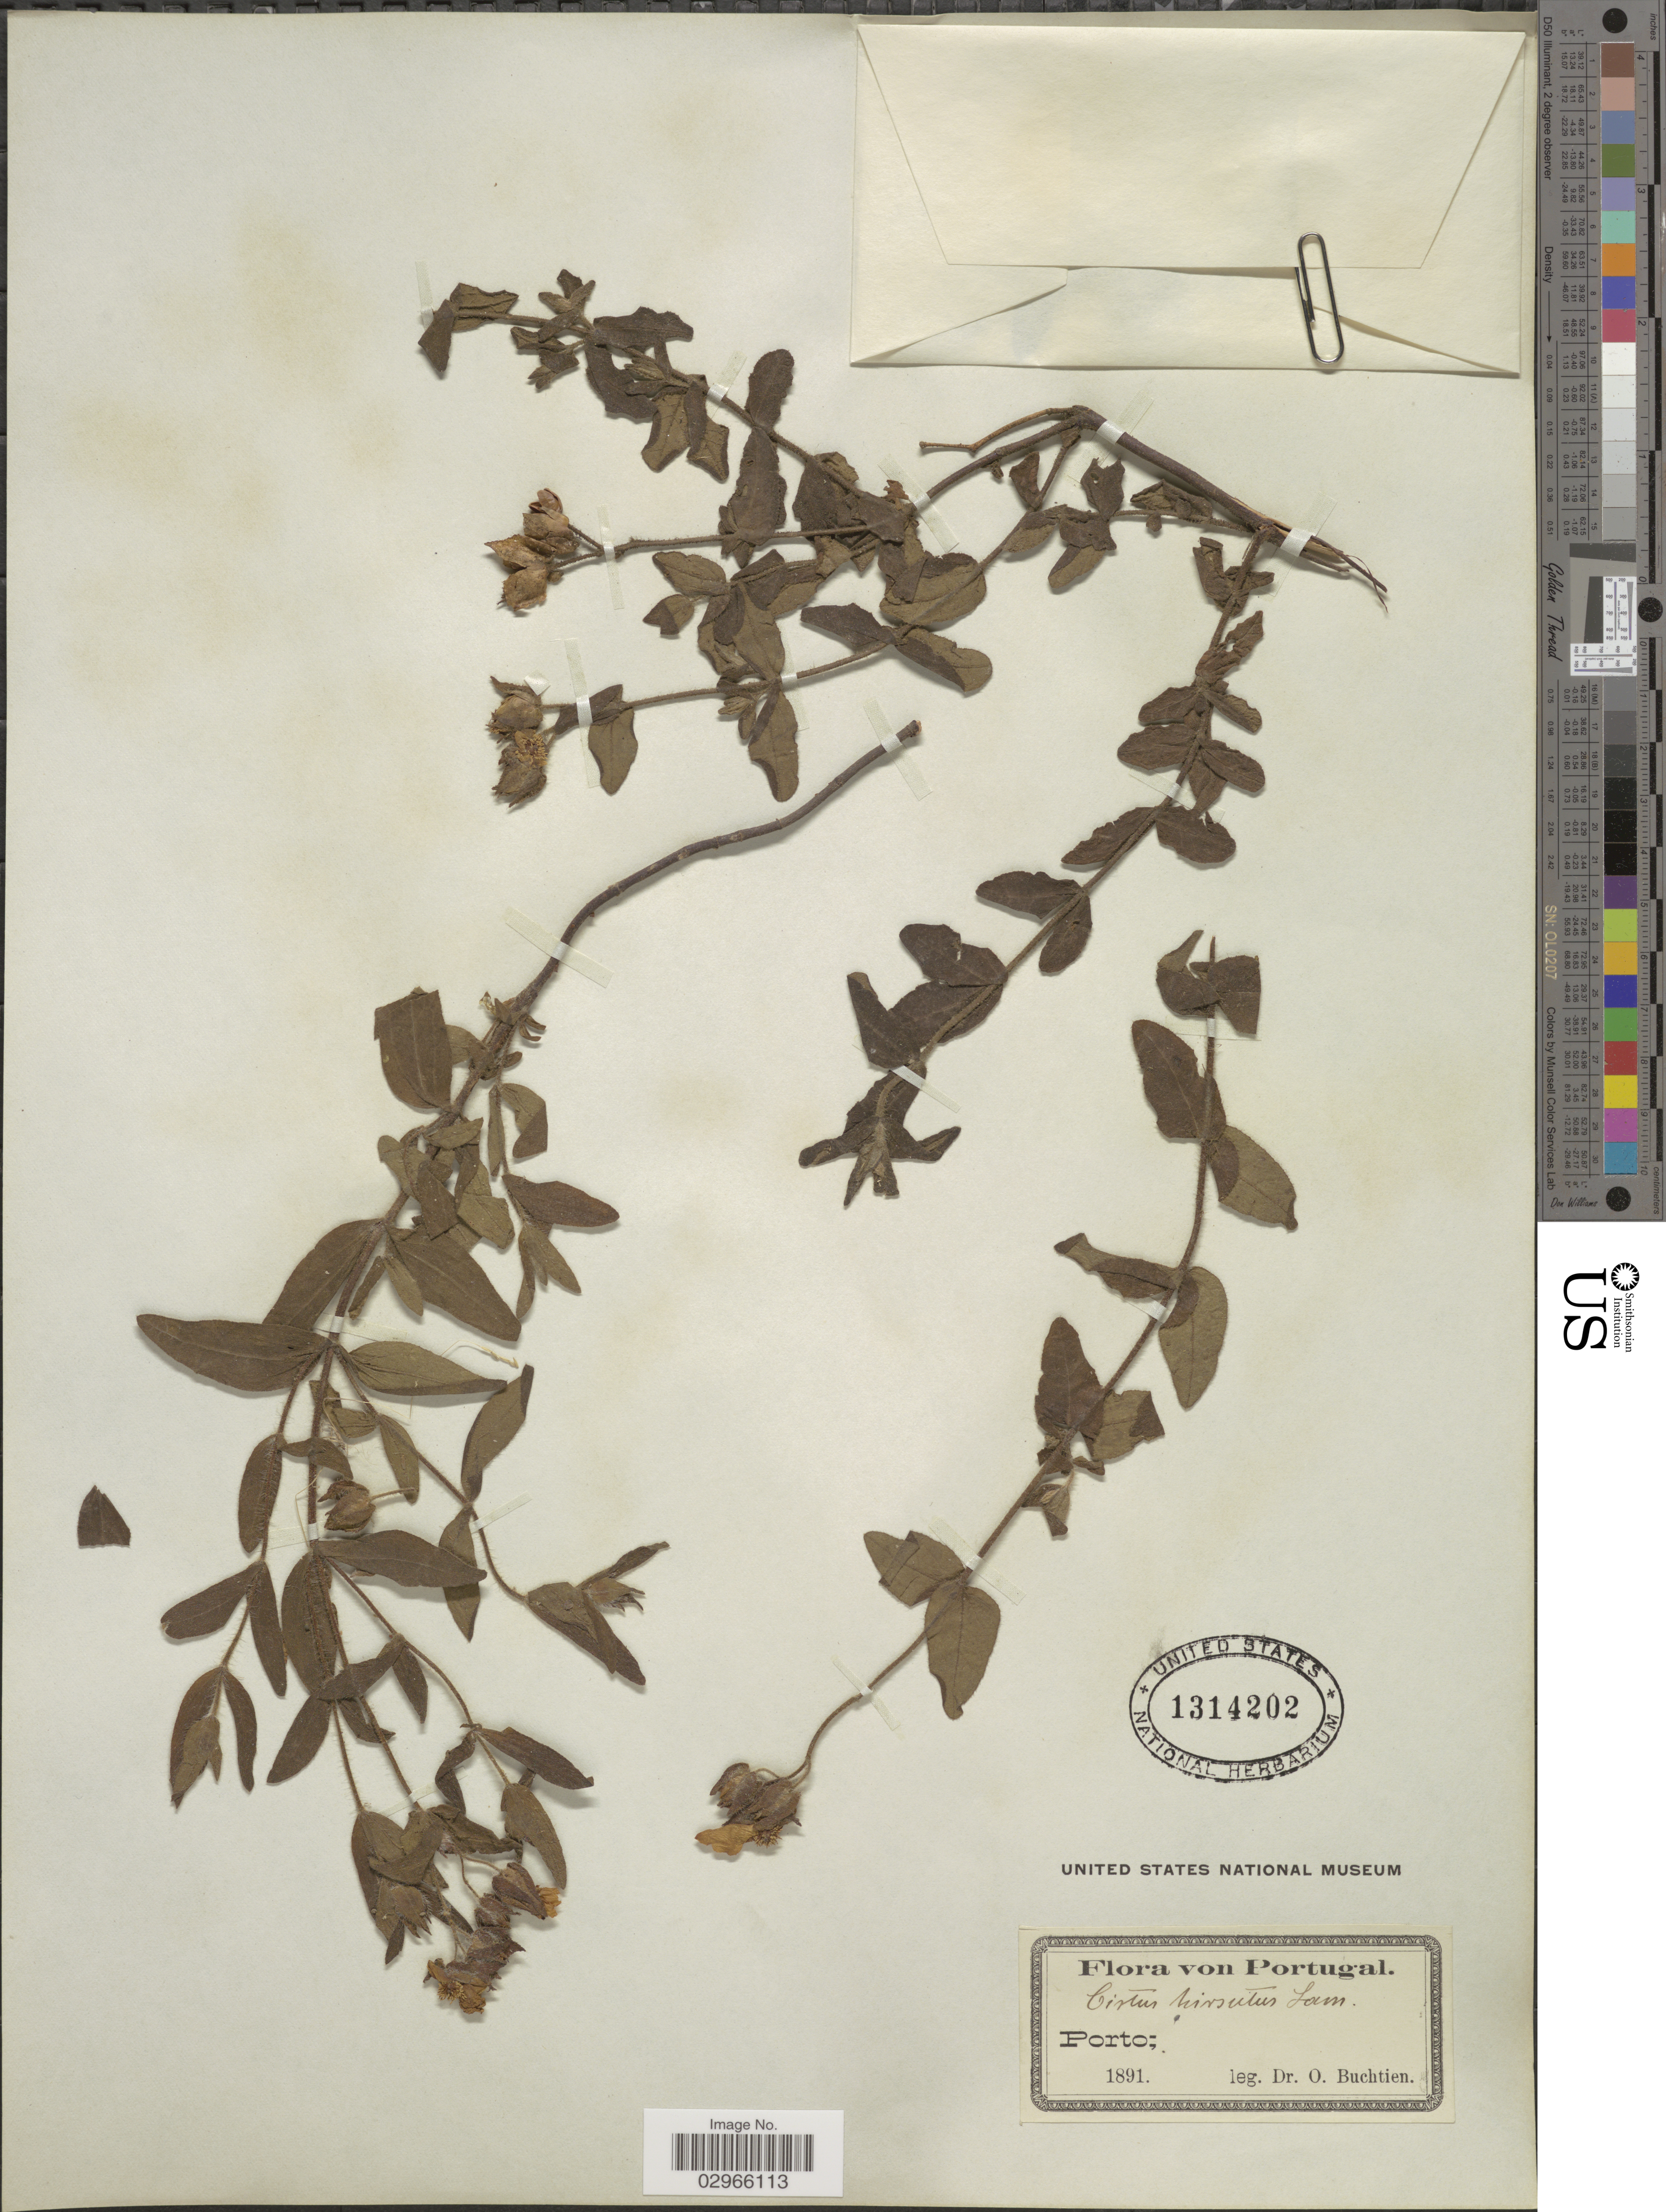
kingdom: Plantae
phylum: Tracheophyta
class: Magnoliopsida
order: Malvales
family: Cistaceae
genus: Cistus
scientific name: Cistus hirsutus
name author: Thuill.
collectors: O. Buchtien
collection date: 1891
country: Portugal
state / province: Porto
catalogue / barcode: US 1314202